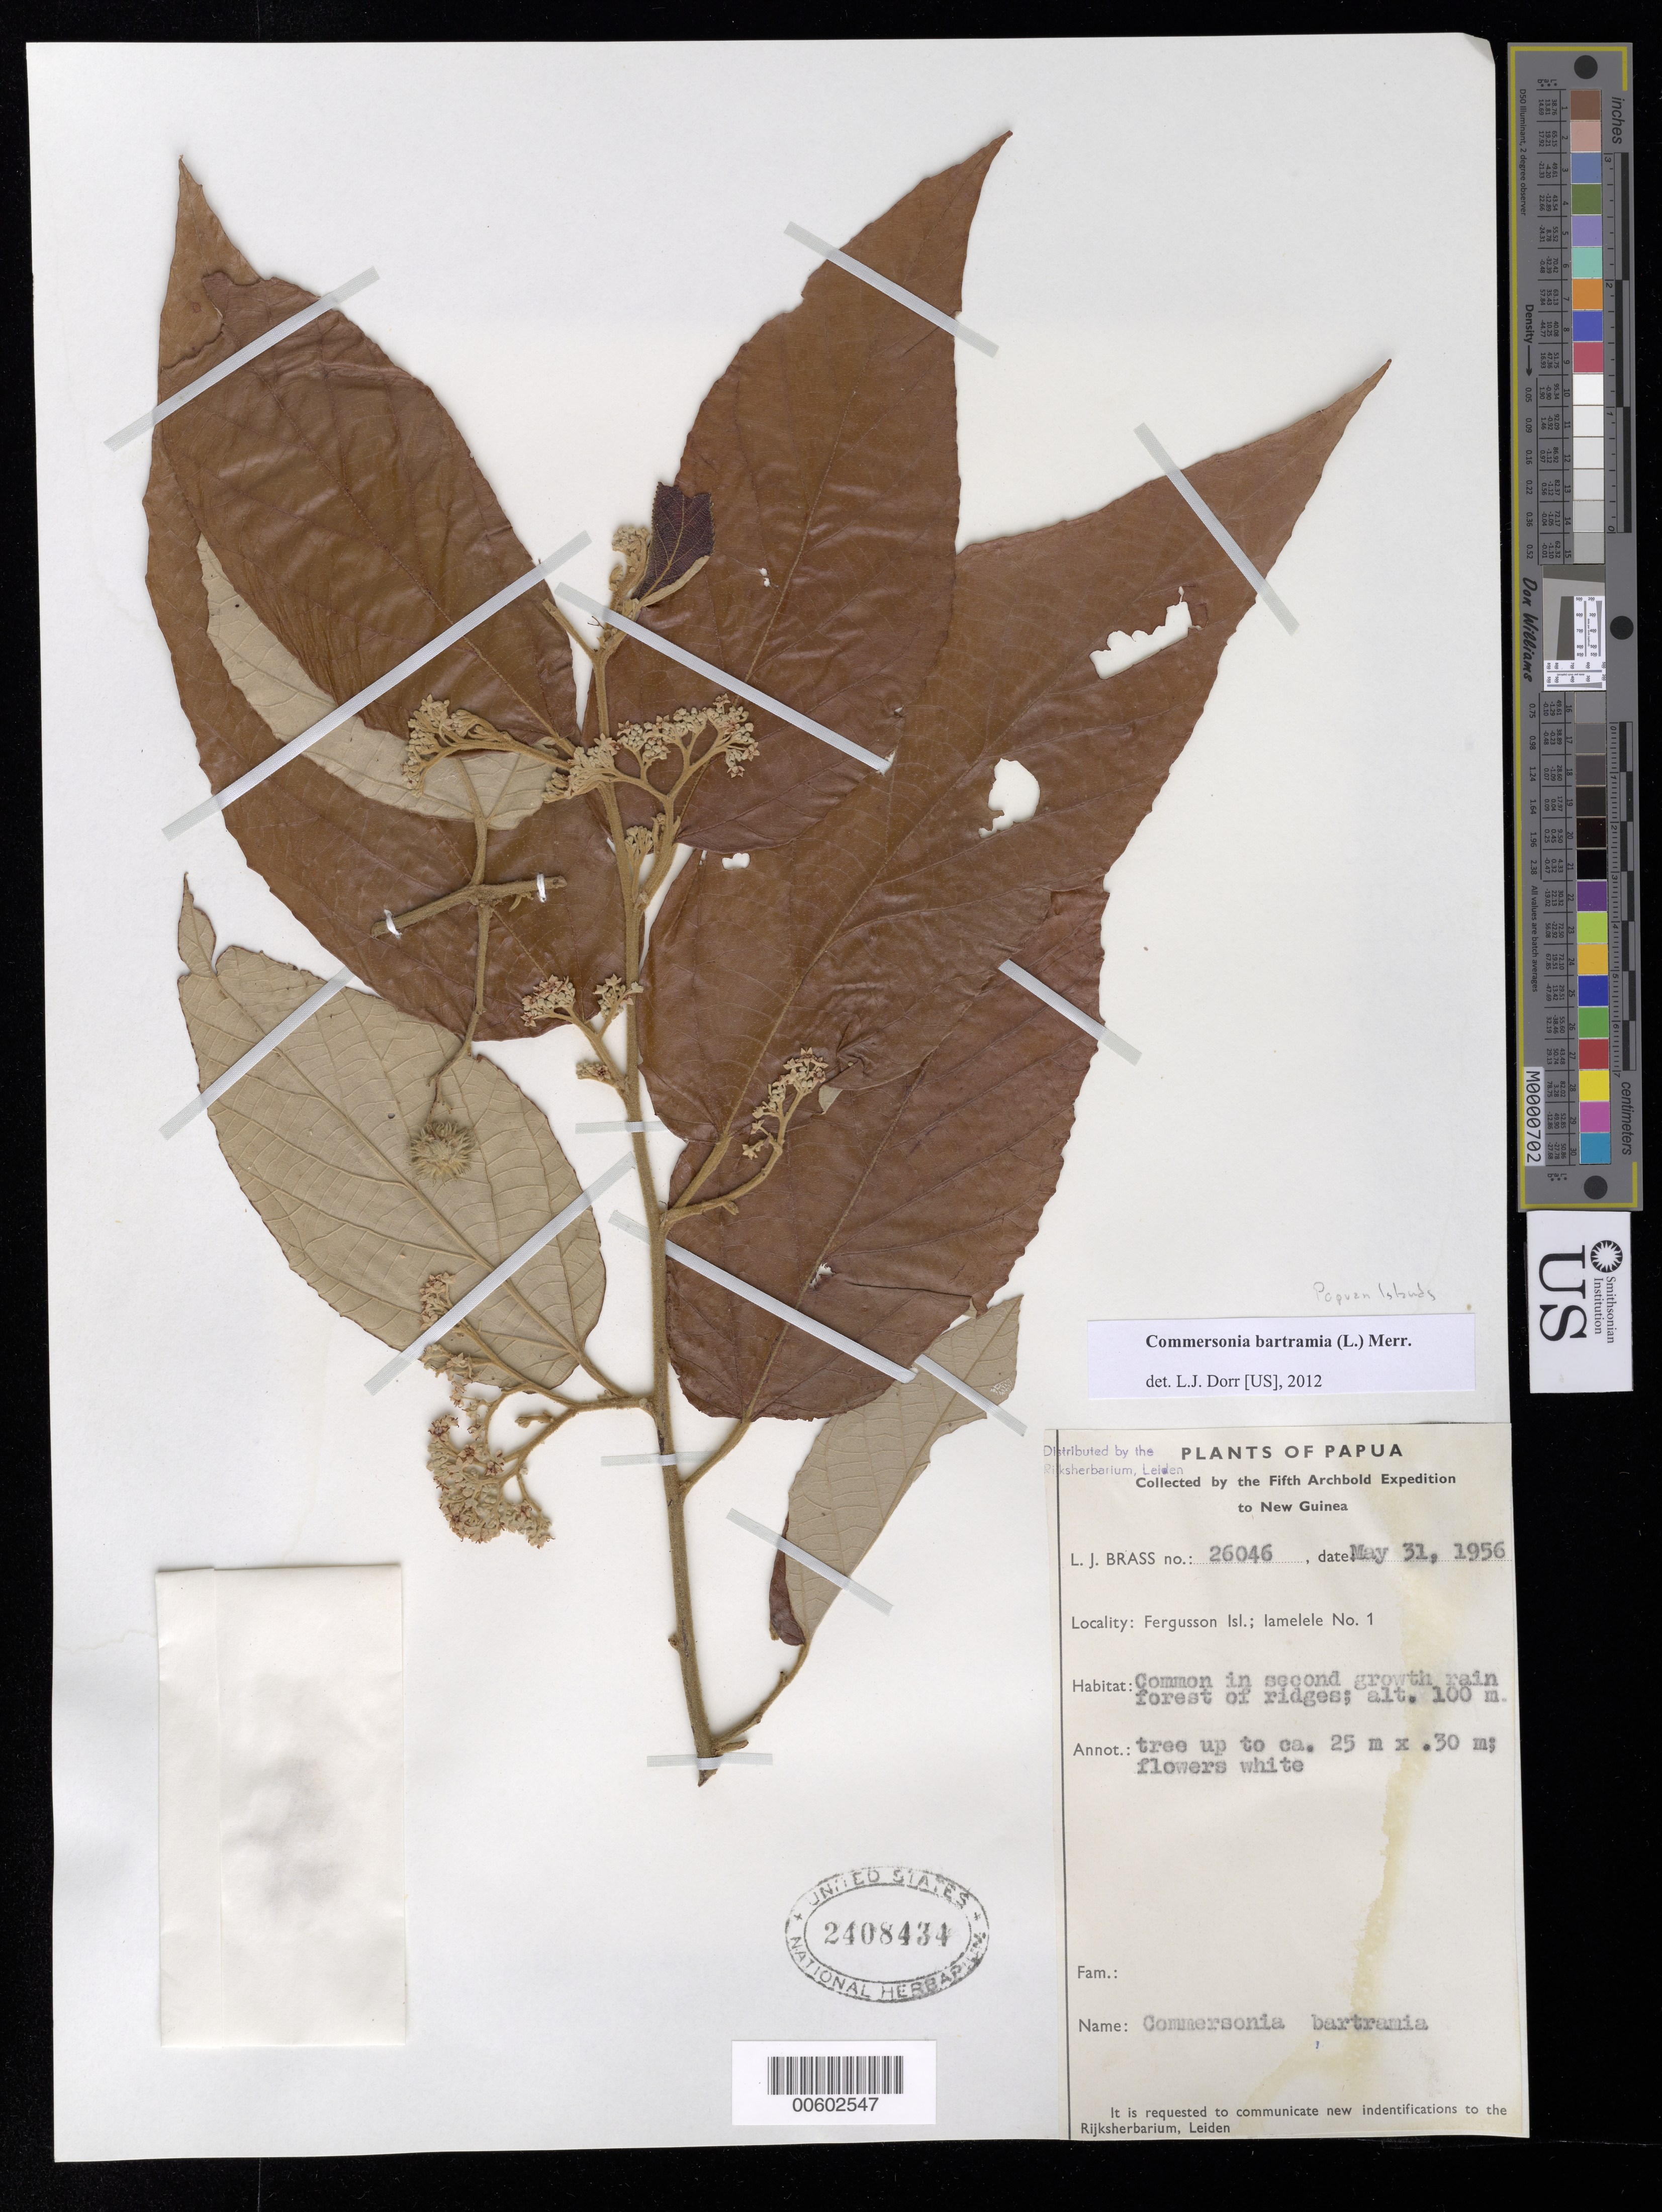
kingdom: Plantae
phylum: Tracheophyta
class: Magnoliopsida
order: Malvales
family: Malvaceae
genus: Commersonia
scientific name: Commersonia bartramia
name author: (L.) Merr.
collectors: L. J. Brass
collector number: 26046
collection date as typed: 31 May 1956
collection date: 1956-05-31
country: Papua New Guinea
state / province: Milne Bay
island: Fergusson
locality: Iamelele No. 1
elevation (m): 100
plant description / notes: US, A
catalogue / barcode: US 2408434